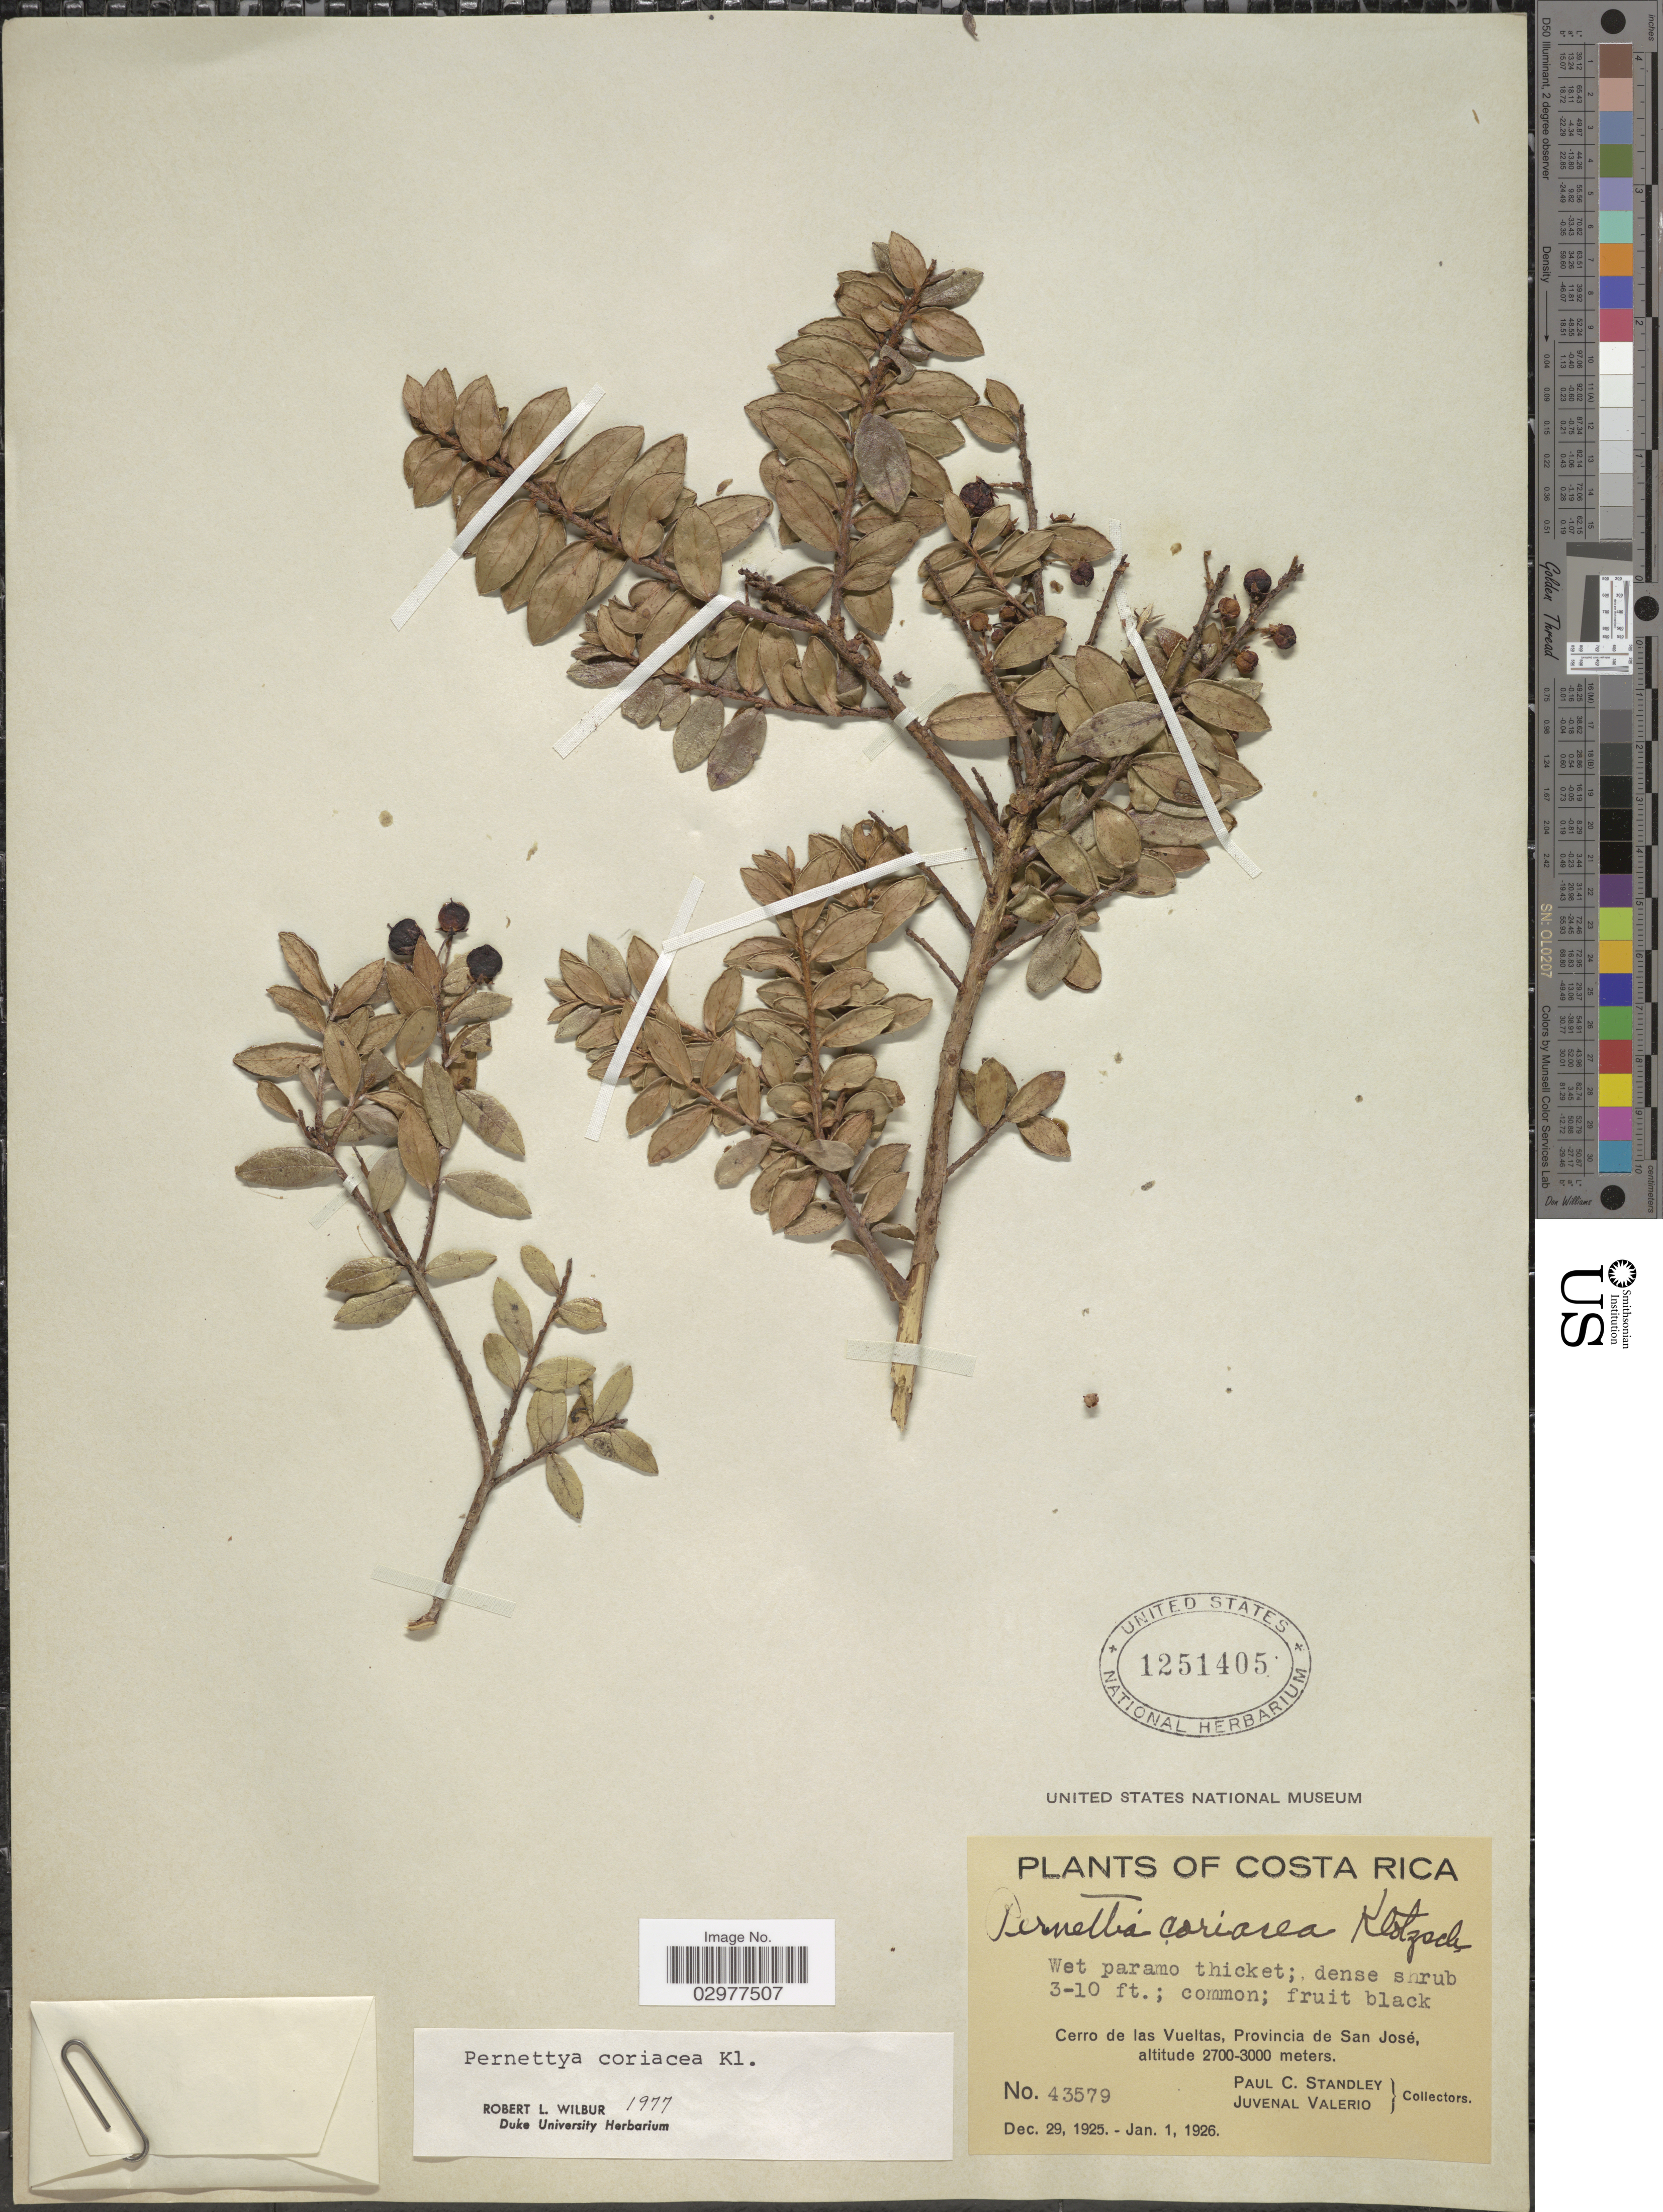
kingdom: Plantae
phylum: Tracheophyta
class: Magnoliopsida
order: Ericales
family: Ericaceae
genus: Pernettya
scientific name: Pernettya prostrata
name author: (Cav.) DC.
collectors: P. C. Standley & J. Valerio R.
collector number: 43579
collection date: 1925-12-29/1926-01-01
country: Costa Rica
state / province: San José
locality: Cerro de las Vueltas, Provincia de San José.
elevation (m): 2700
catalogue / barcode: US 1251405